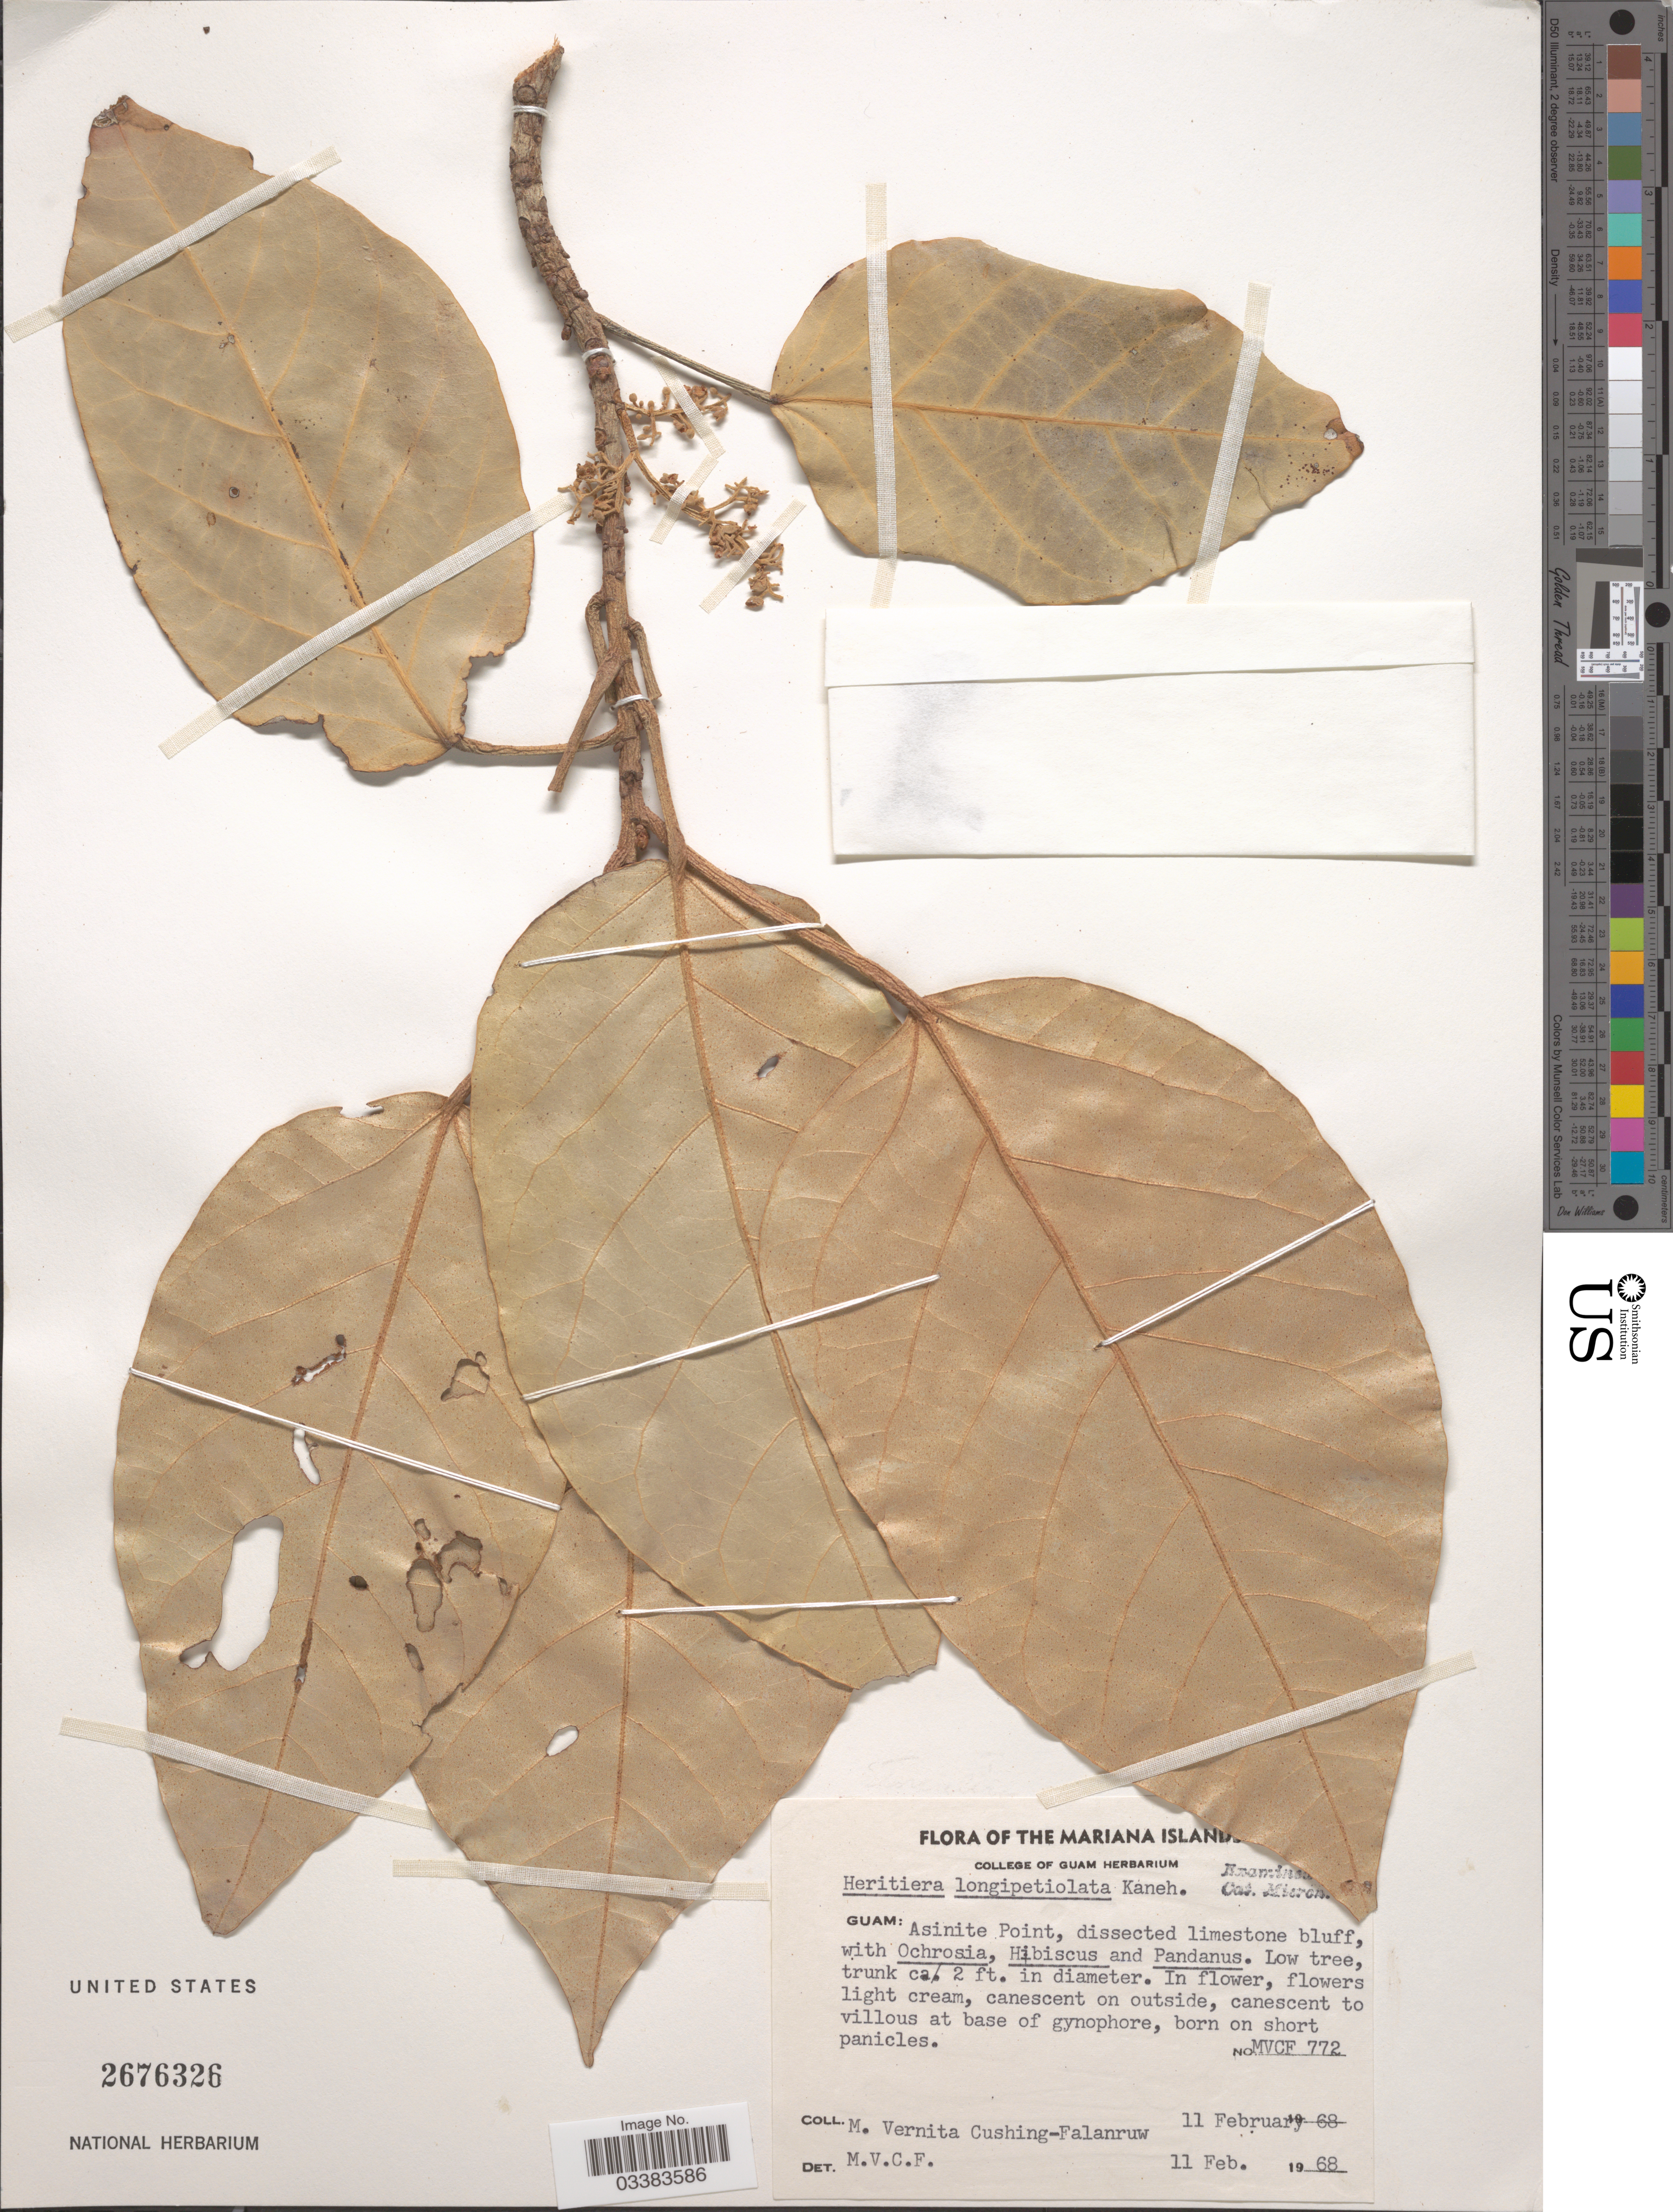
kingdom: Plantae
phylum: Tracheophyta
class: Magnoliopsida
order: Malvales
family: Malvaceae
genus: Heritiera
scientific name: Heritiera longipetiolata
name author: Kaneh.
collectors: M. V. Cushing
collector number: MVCF772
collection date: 1968-02-11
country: Guam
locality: The Mariana Island [illegible text]. Asinite Point.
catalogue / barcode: US 2676326